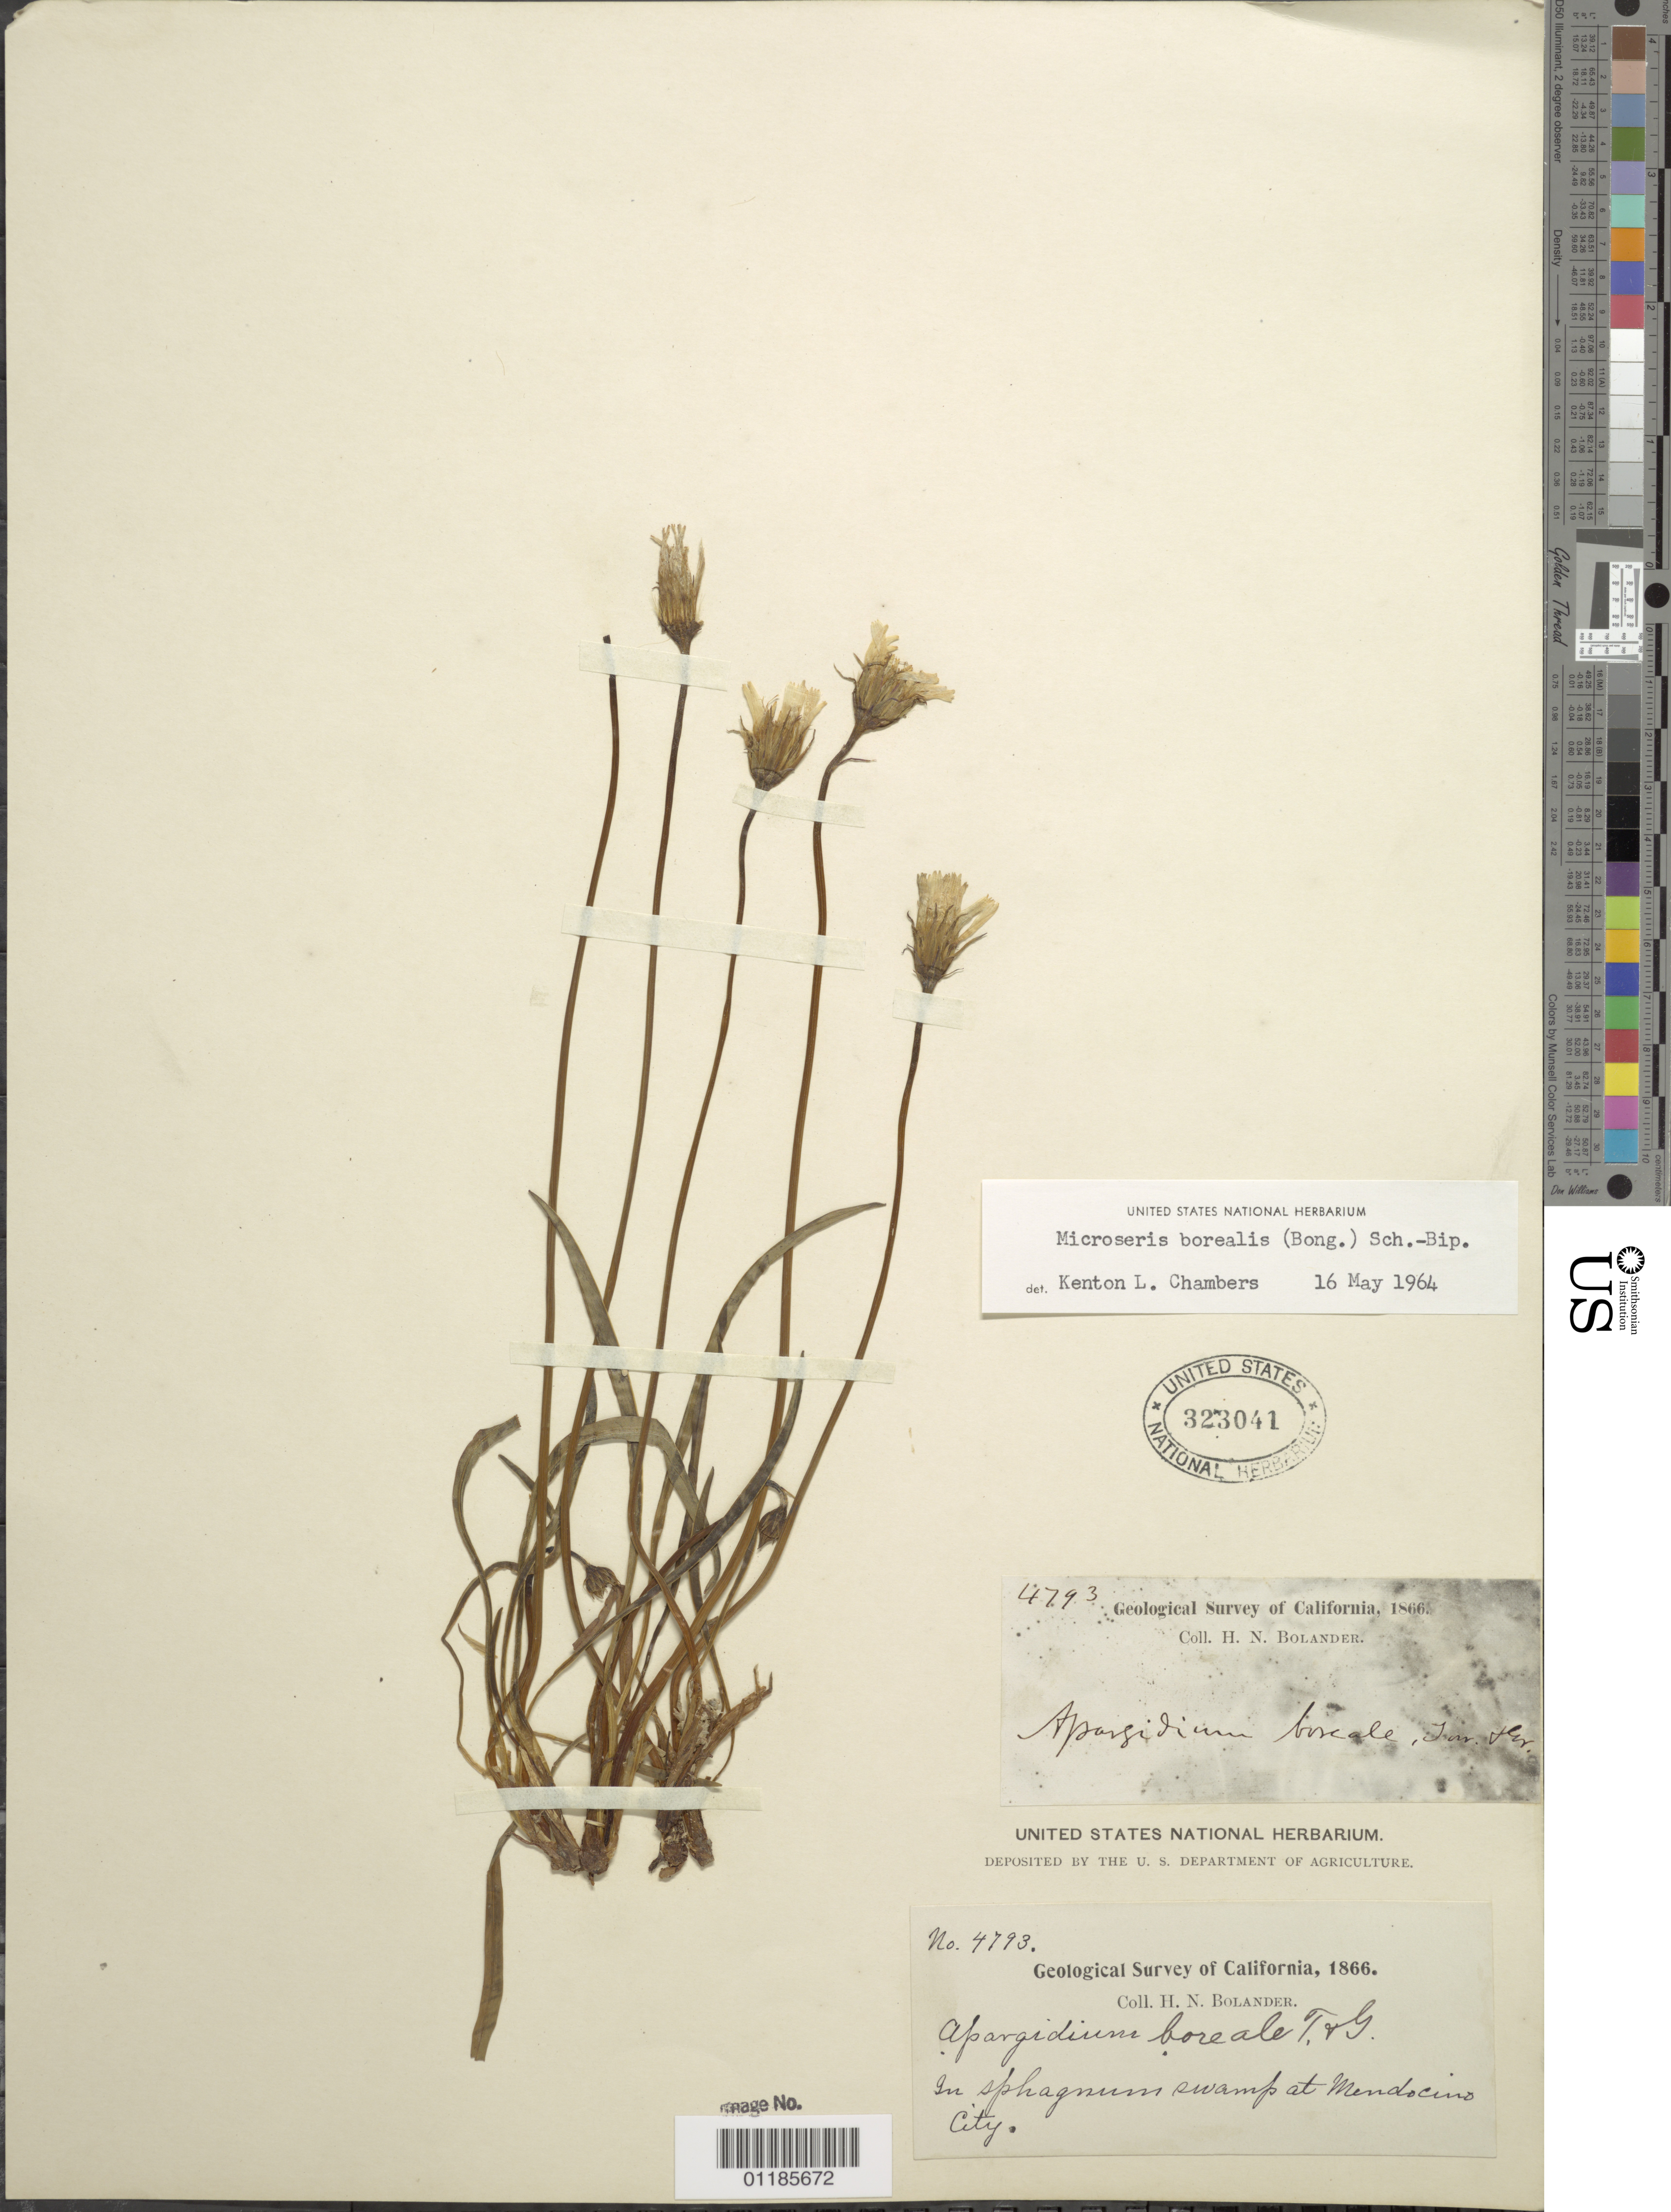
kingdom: Plantae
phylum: Tracheophyta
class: Magnoliopsida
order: Asterales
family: Asteraceae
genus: Microseris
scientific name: Microseris borealis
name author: (Bong.) Sch. Bip.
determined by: Chambers, K. L.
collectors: H. Bolander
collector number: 4793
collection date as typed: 1866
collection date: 1866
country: United States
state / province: California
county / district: Mendocino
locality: in swamp at Mendocino City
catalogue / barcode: US 323041